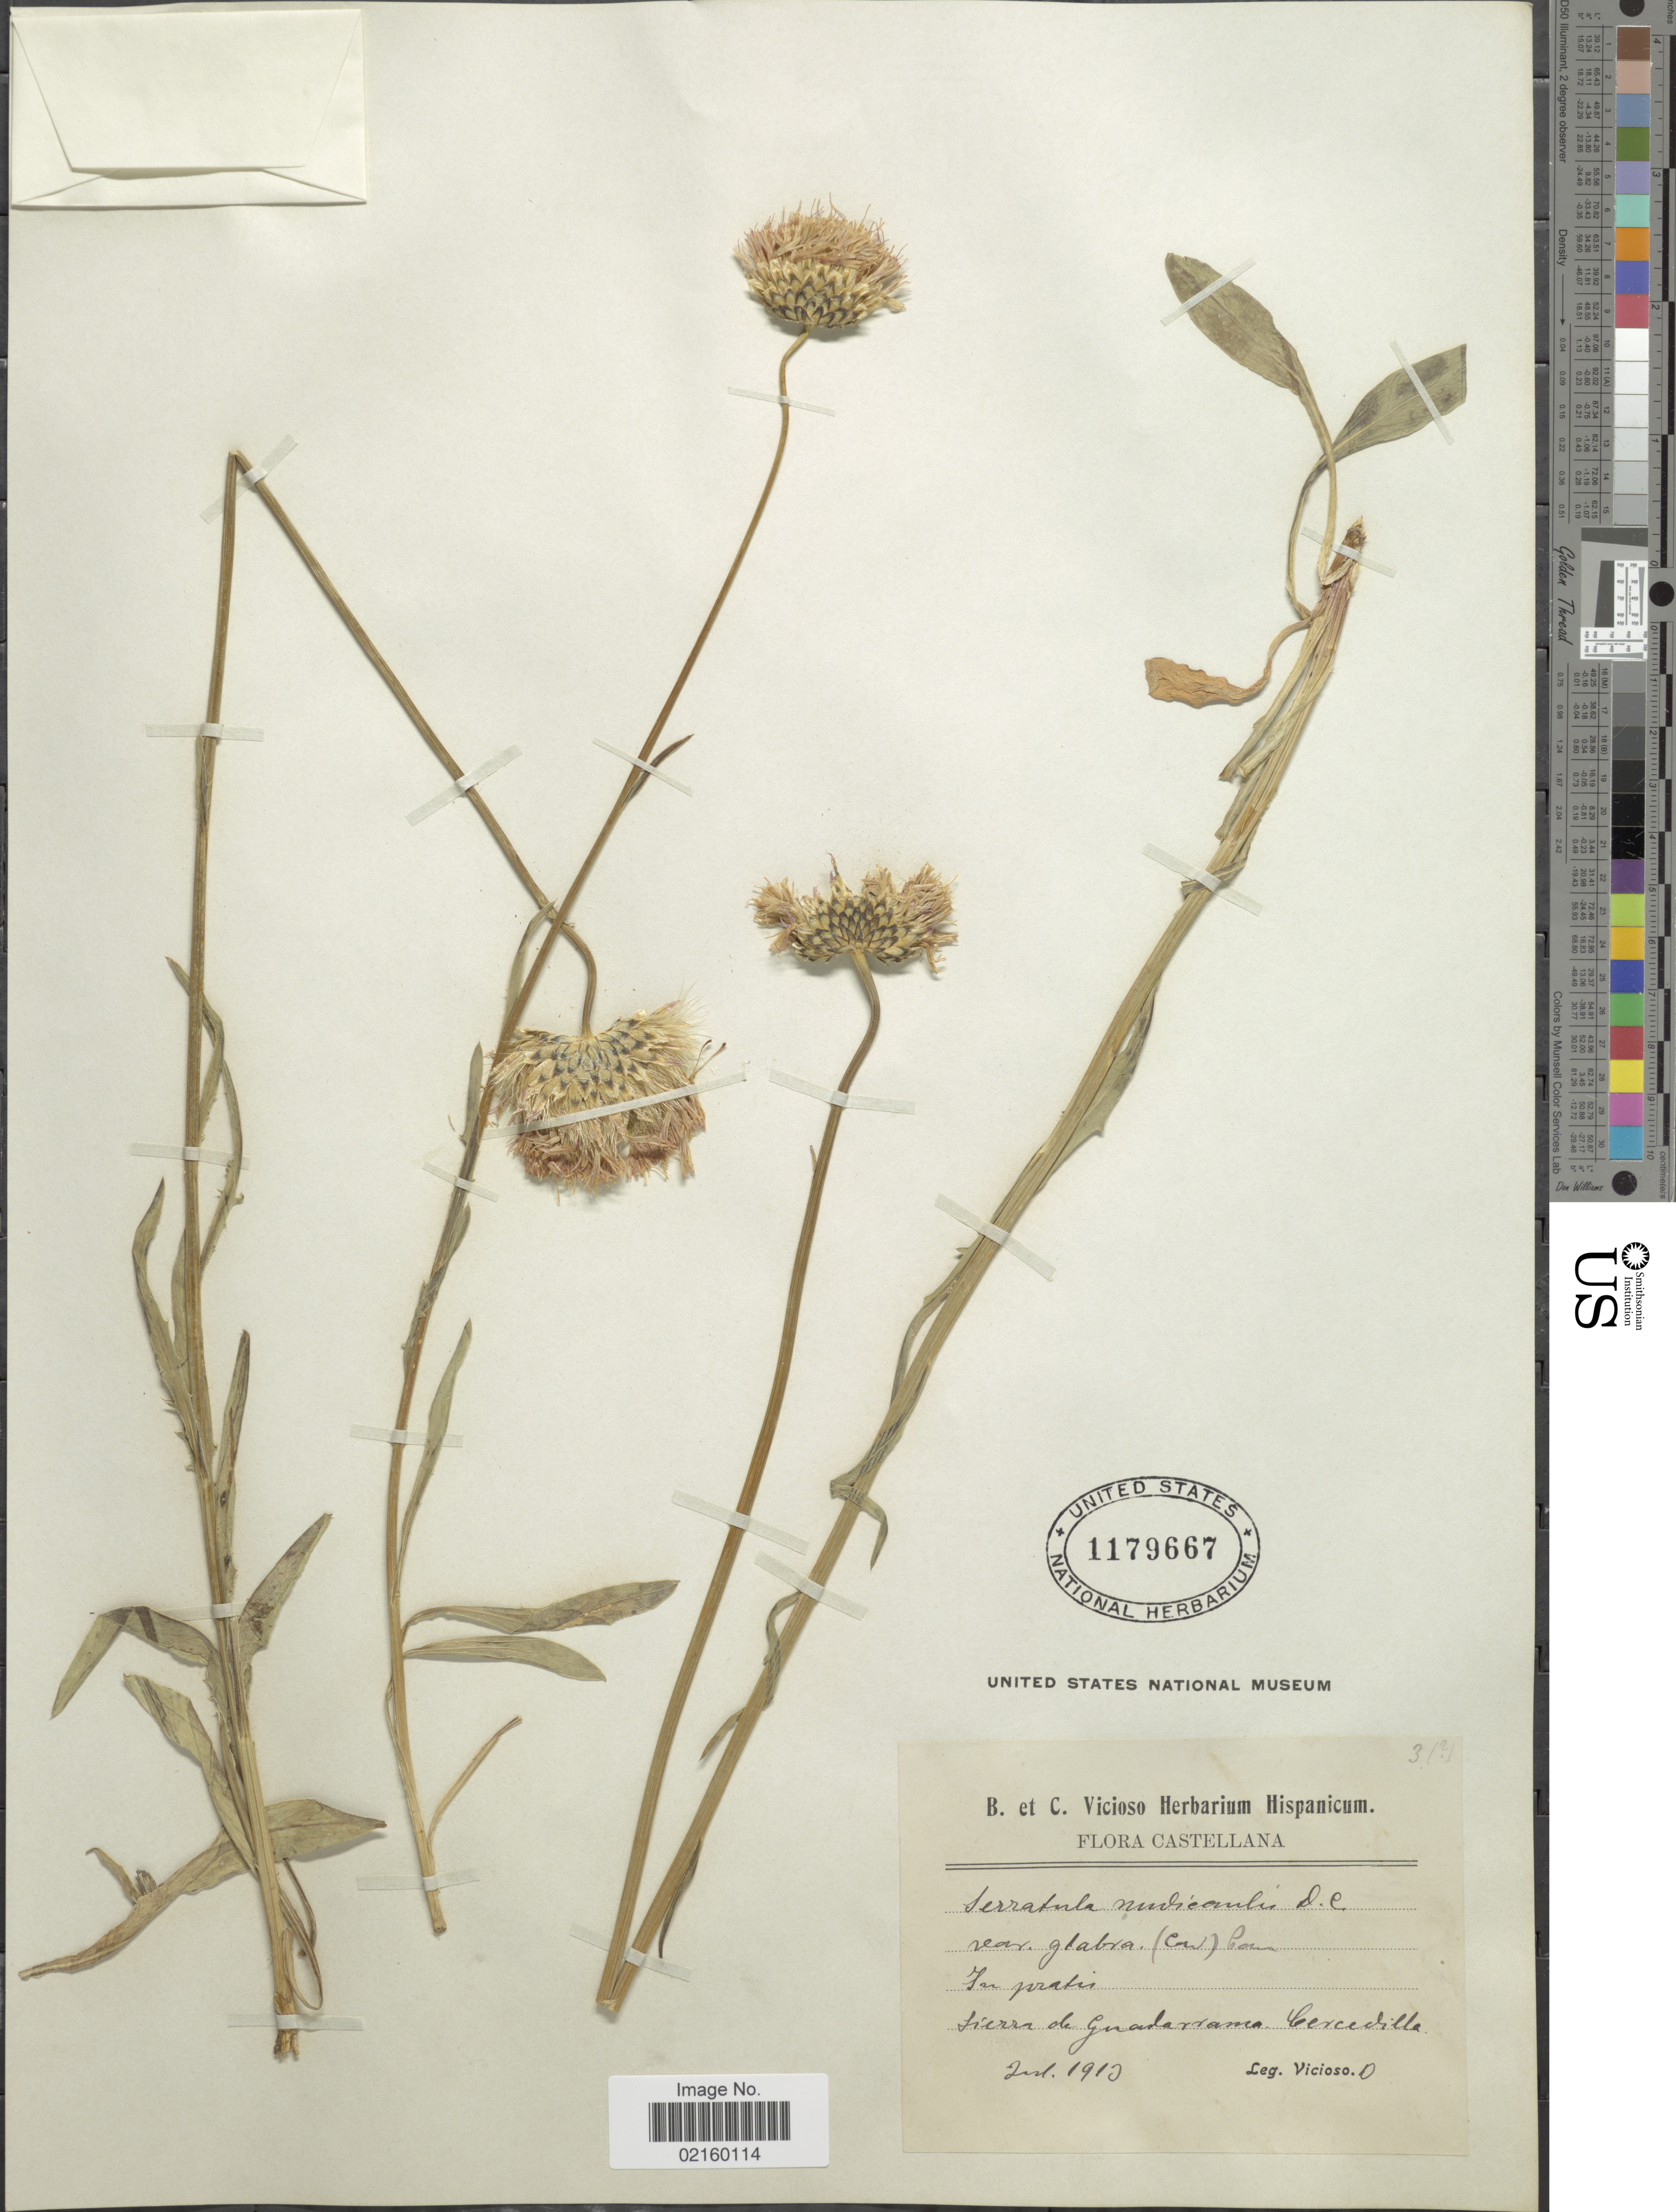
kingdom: Plantae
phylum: Tracheophyta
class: Magnoliopsida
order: Asterales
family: Asteraceae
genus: Klasea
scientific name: Klasea nudicaulis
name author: (L.) Fourr.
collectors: C. Vicioso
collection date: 1913-07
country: Spain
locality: Castellana, Sierra de Guadarrama Cercedilla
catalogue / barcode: US 1179667